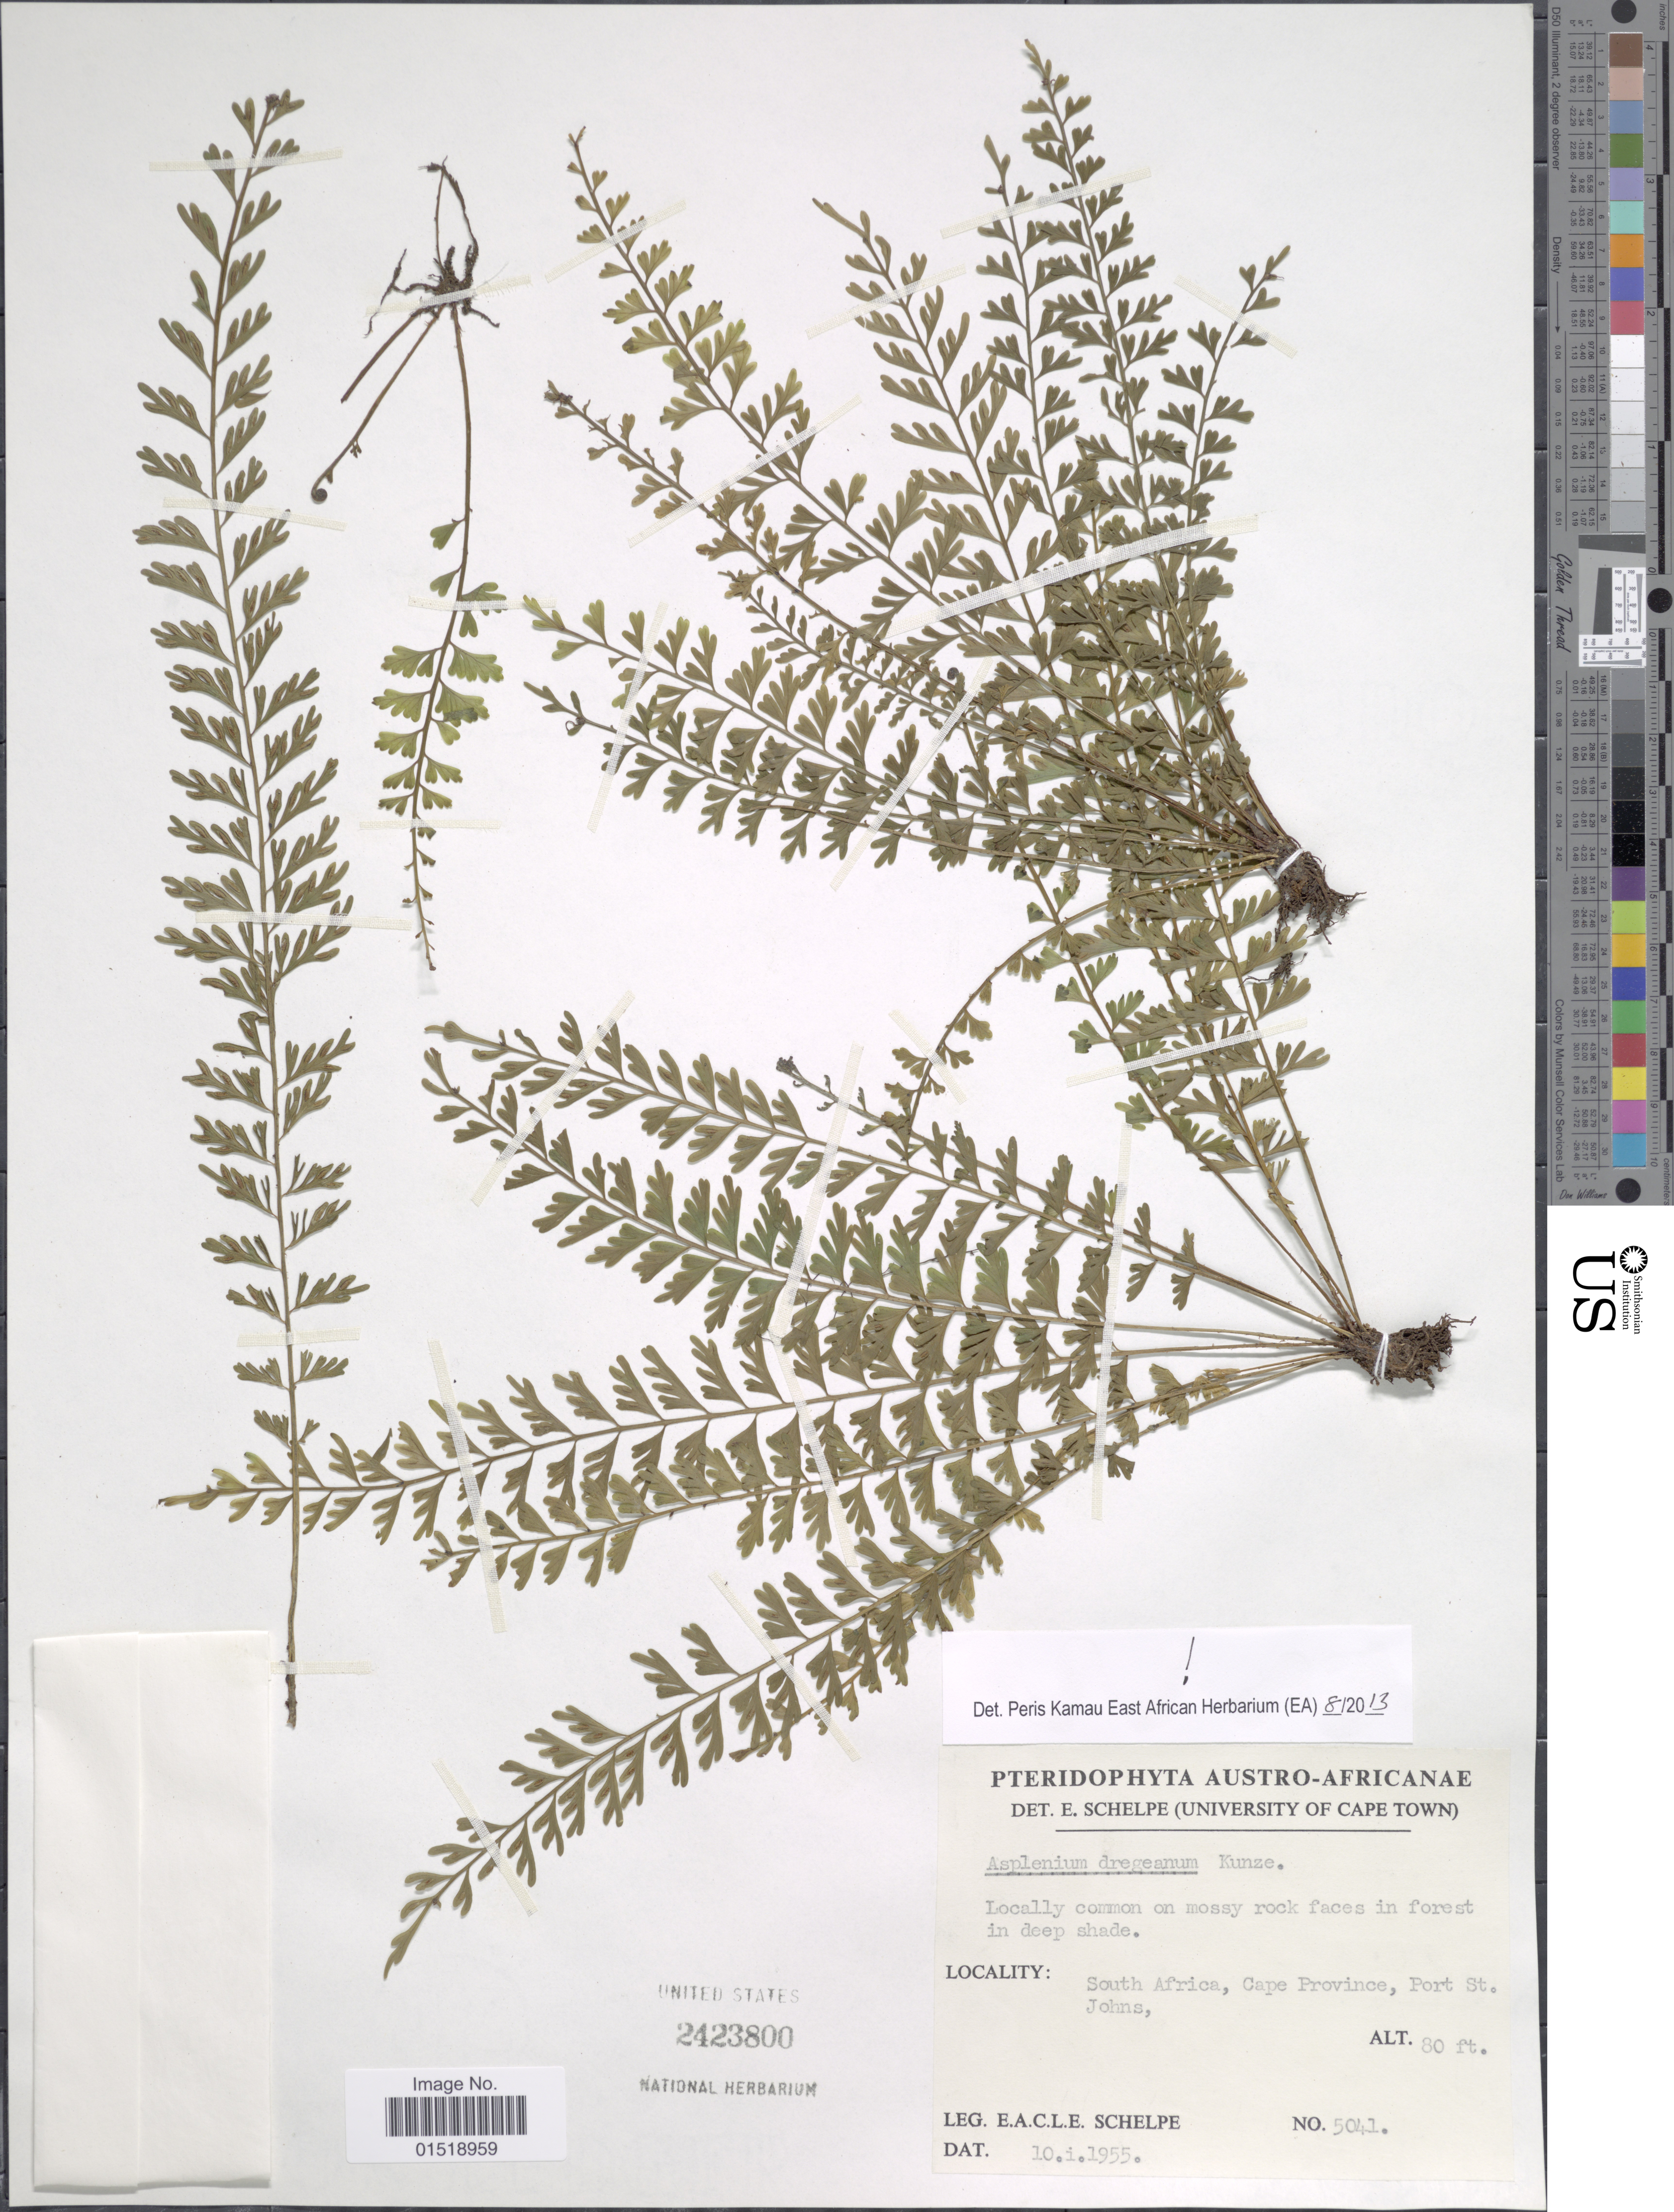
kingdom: Plantae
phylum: Tracheophyta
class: Polypodiopsida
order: Polypodiales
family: Aspleniaceae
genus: Asplenium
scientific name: Asplenium dregeanum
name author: Kunze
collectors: E. A. C. L. E. Schelpe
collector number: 5041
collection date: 1955-01-10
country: South Africa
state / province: Eastern Cape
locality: South Africa, Cape Province, Port St. Johns.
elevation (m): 24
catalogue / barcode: US 2423800